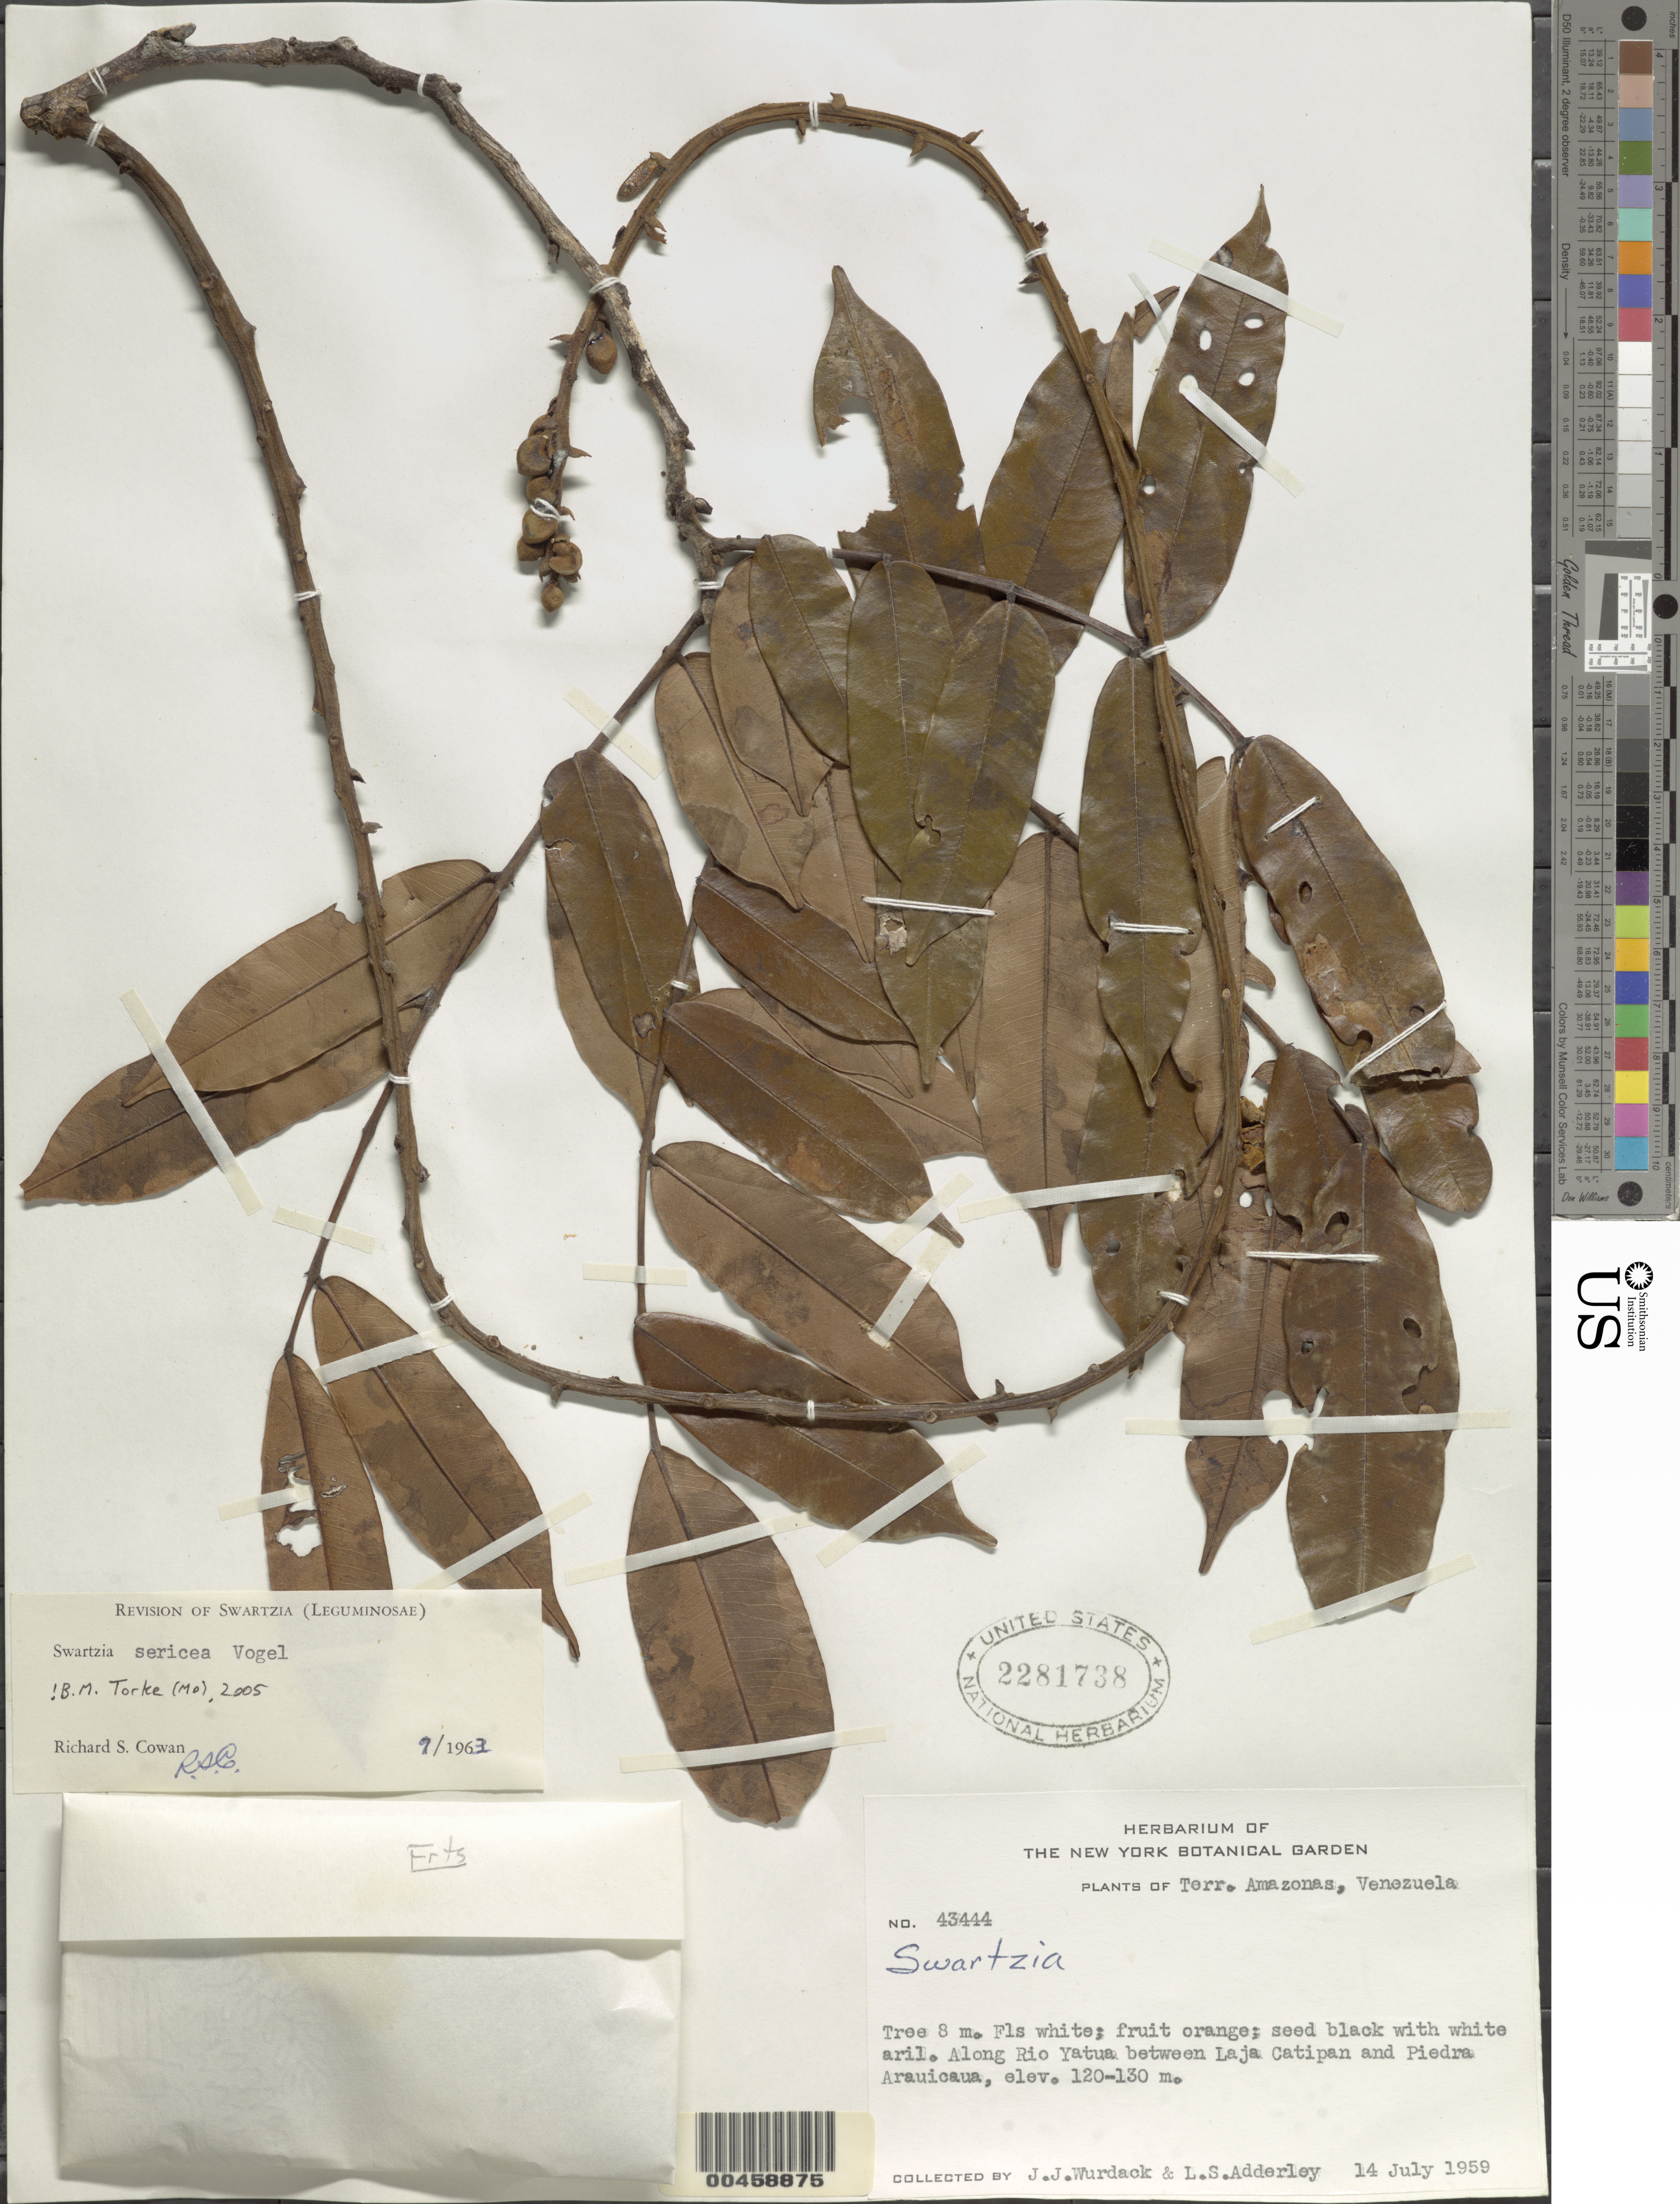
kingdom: Plantae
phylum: Tracheophyta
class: Magnoliopsida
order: Fabales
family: Fabaceae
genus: Swartzia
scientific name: Swartzia sericea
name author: Vogel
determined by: Cowan, R. S.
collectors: J. J. Wurdack & L. S. Adderley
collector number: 43444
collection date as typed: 14 Jul 1959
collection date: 1959-07-14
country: Venezuela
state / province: Amazonas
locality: Along rio yatua between laja catipan and piedra arauicaua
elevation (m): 120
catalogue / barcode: US 2281738